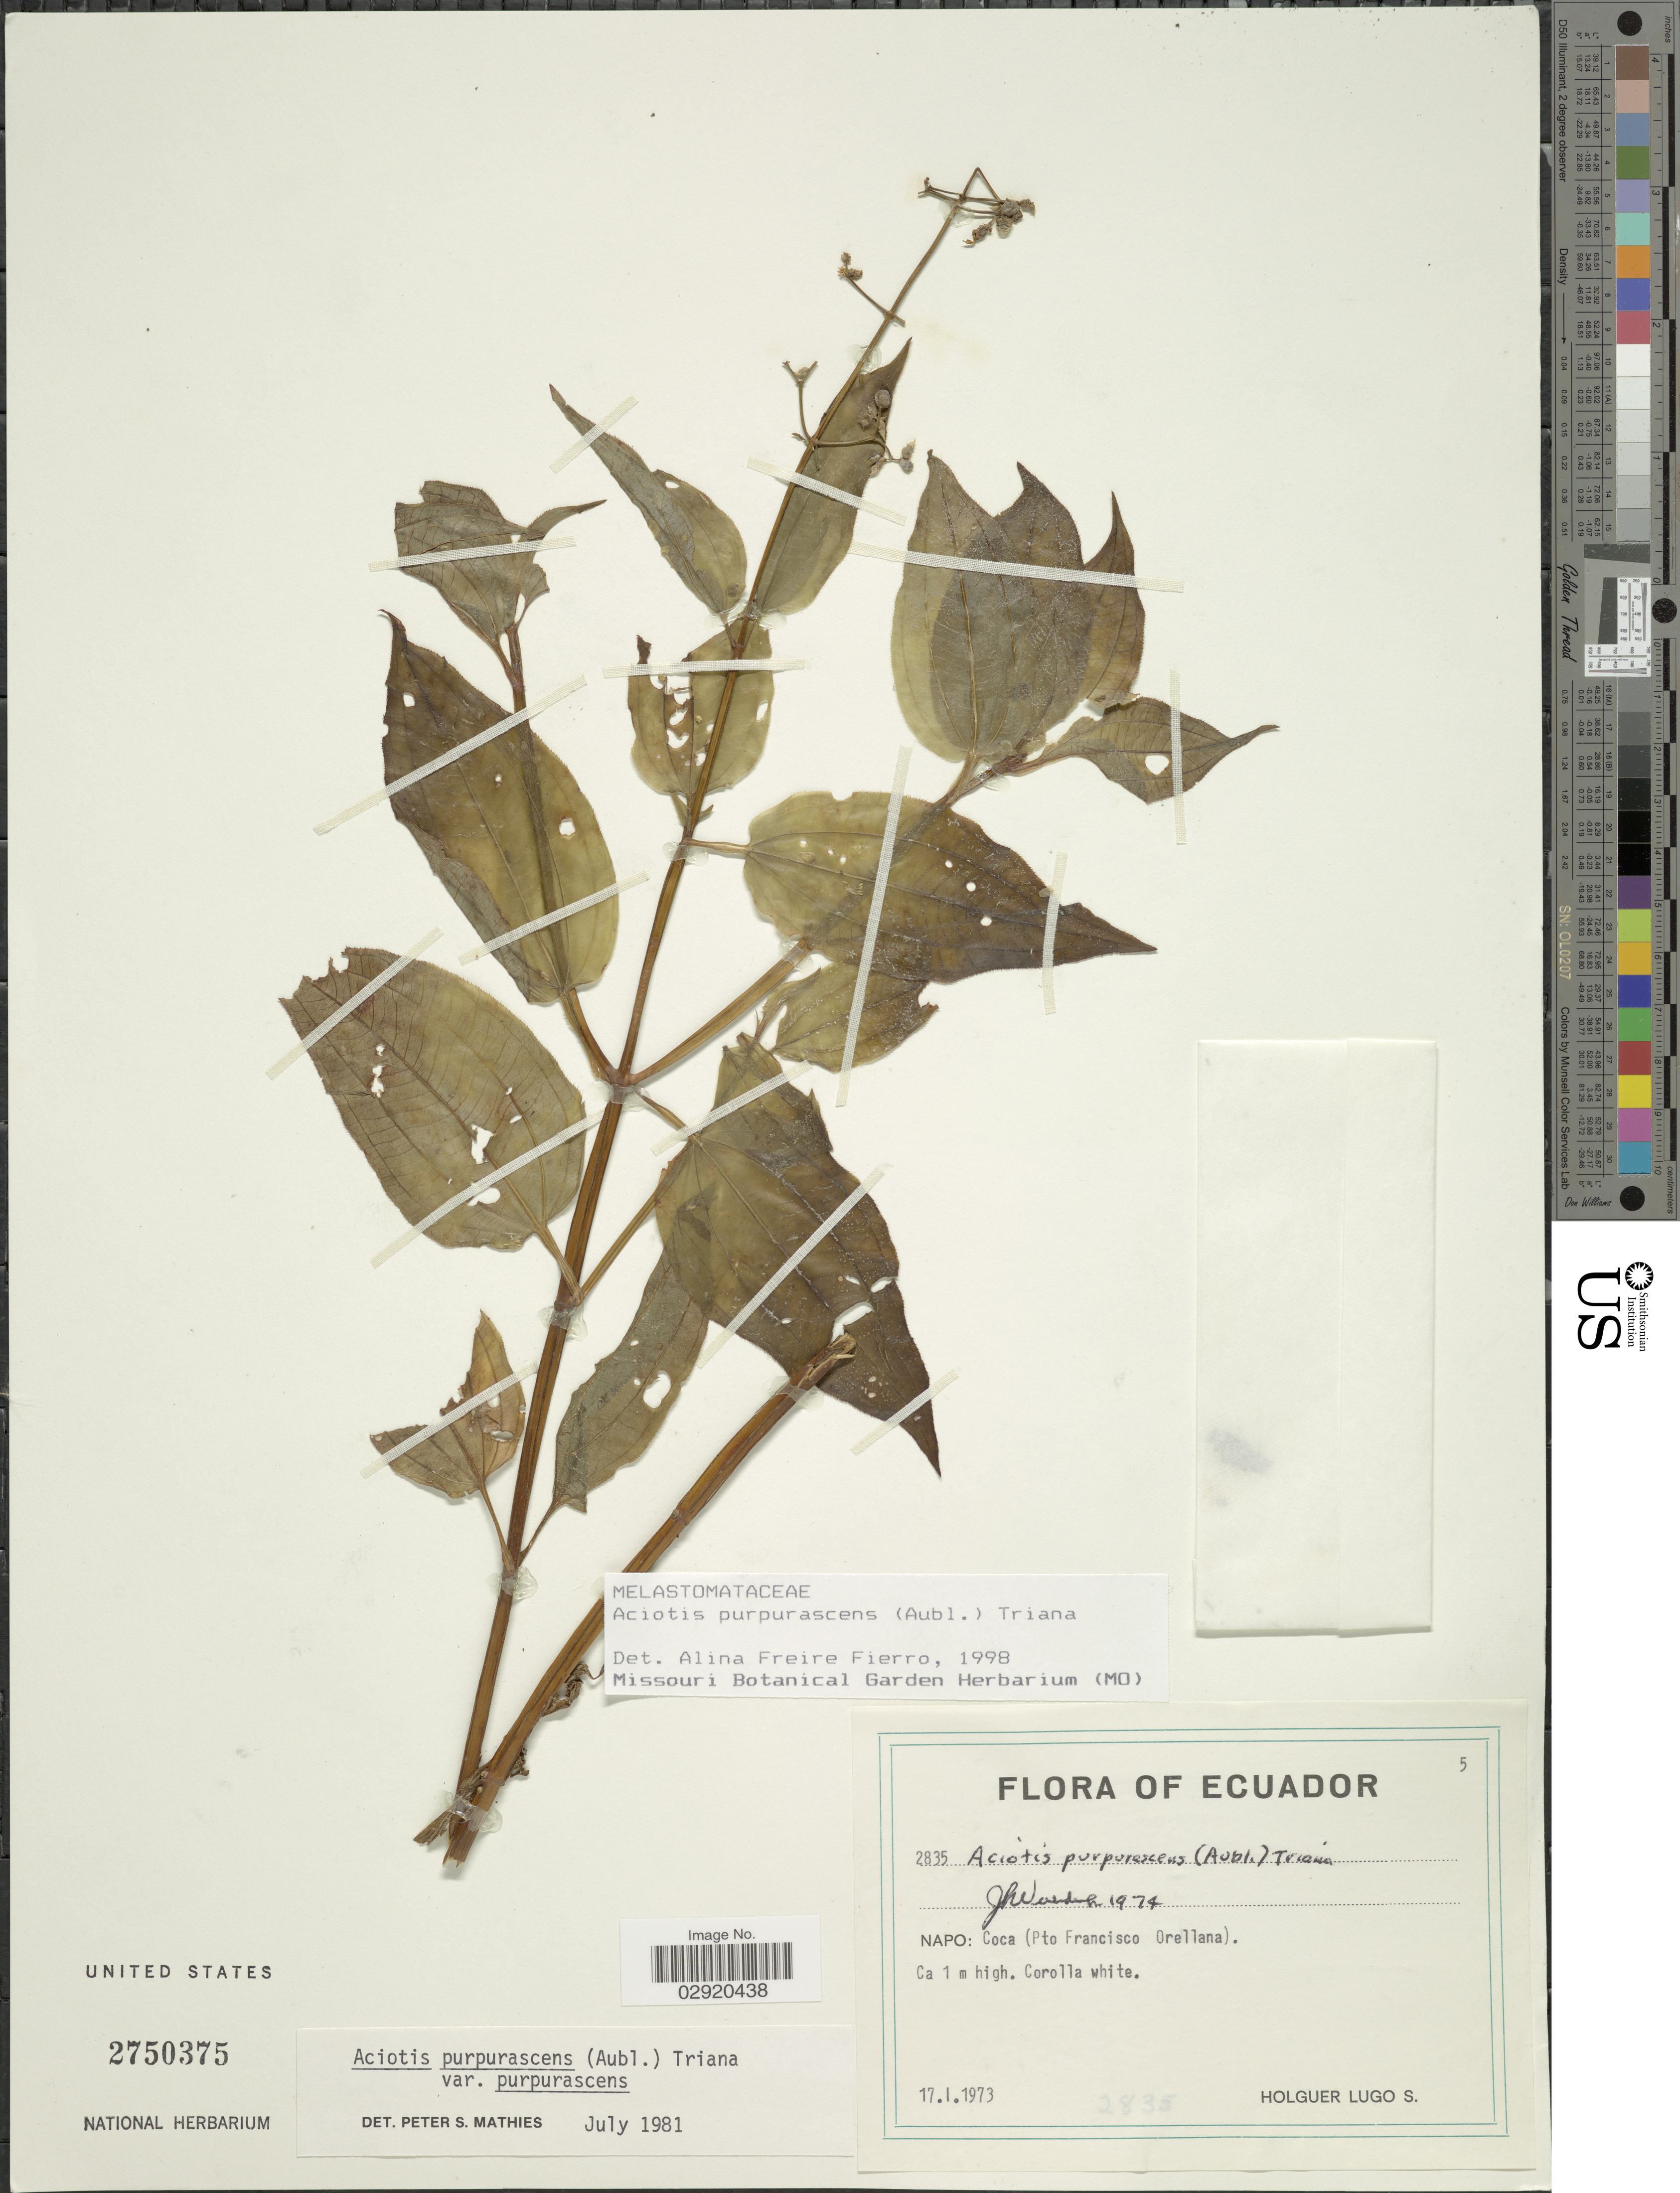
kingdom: Plantae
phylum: Tracheophyta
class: Magnoliopsida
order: Myrtales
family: Melastomataceae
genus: Aciotis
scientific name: Aciotis purpurascens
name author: (Aubl.) Triana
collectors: H. Lugo S.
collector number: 2835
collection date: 1973-01-17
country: Ecuador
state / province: Napo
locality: Napo: Coca (Pto Francisco Orellana).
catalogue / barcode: US 2750375